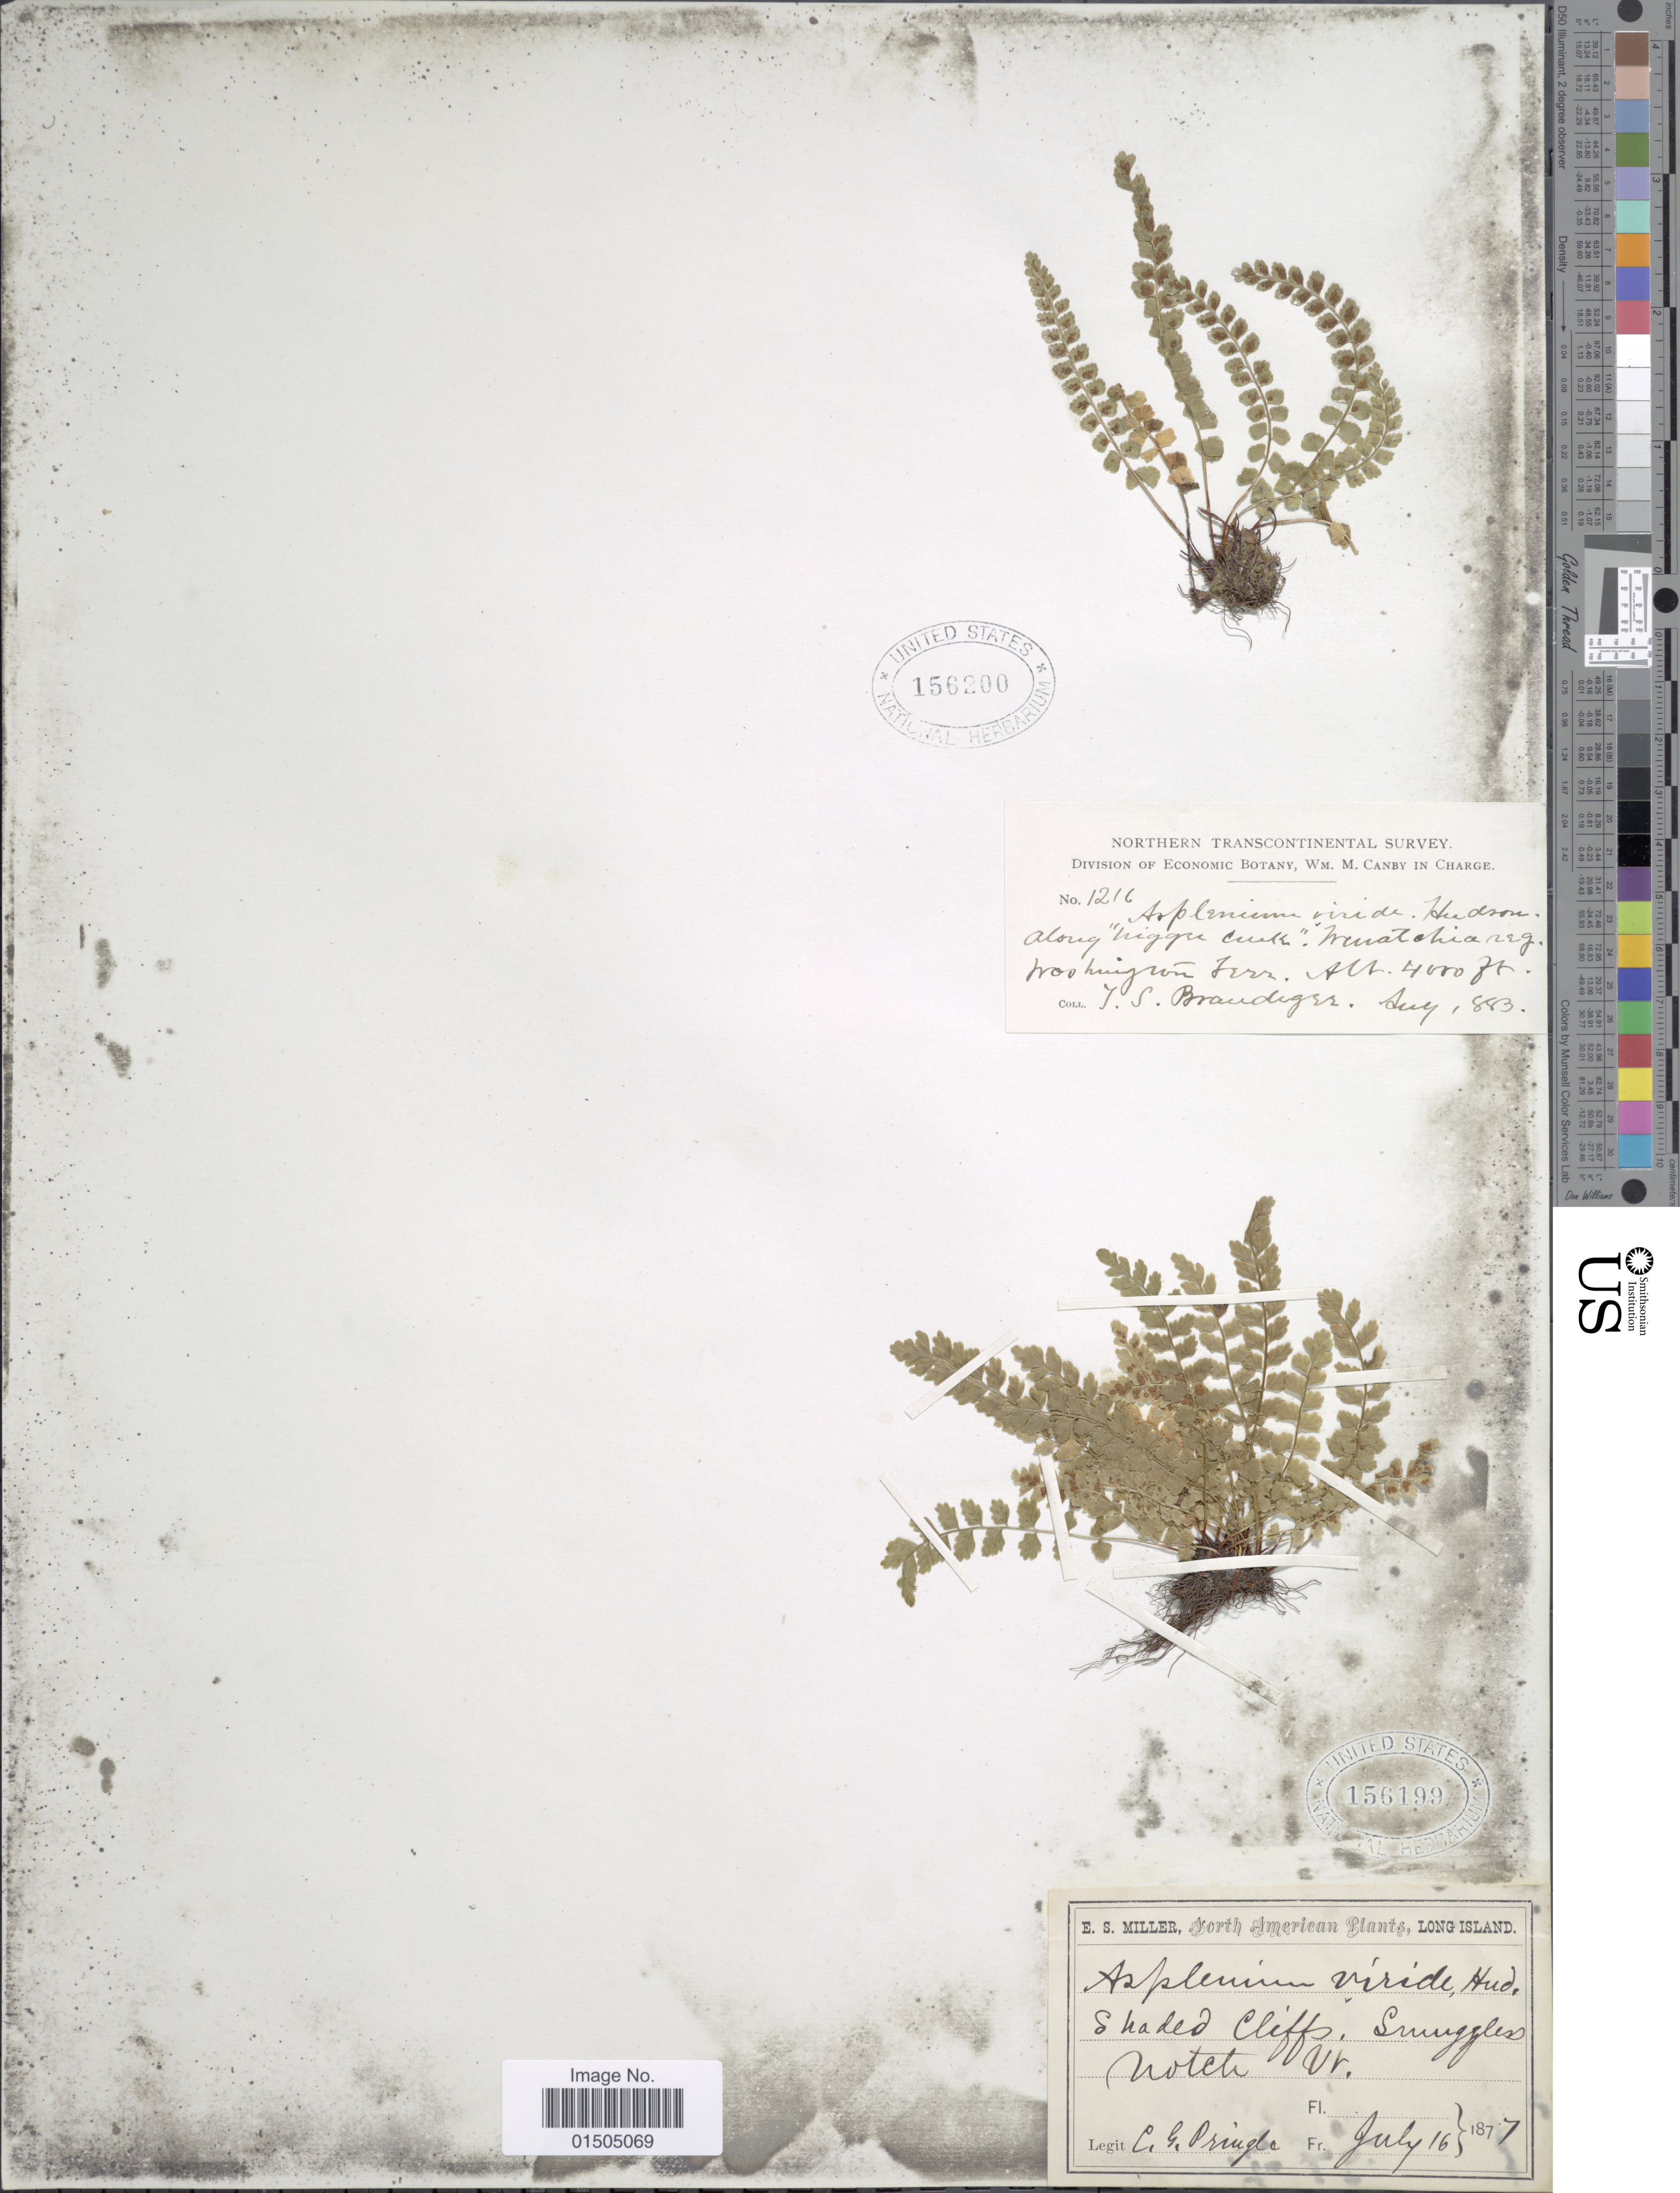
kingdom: Plantae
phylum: Tracheophyta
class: Polypodiopsida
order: Polypodiales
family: Aspleniaceae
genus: Asplenium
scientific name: Asplenium trichomanes-ramosum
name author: L.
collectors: C. G. Pringle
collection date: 1877-07-16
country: United States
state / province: Vermont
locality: Shaded Cliffs. Smugglers Notch.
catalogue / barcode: US 156199